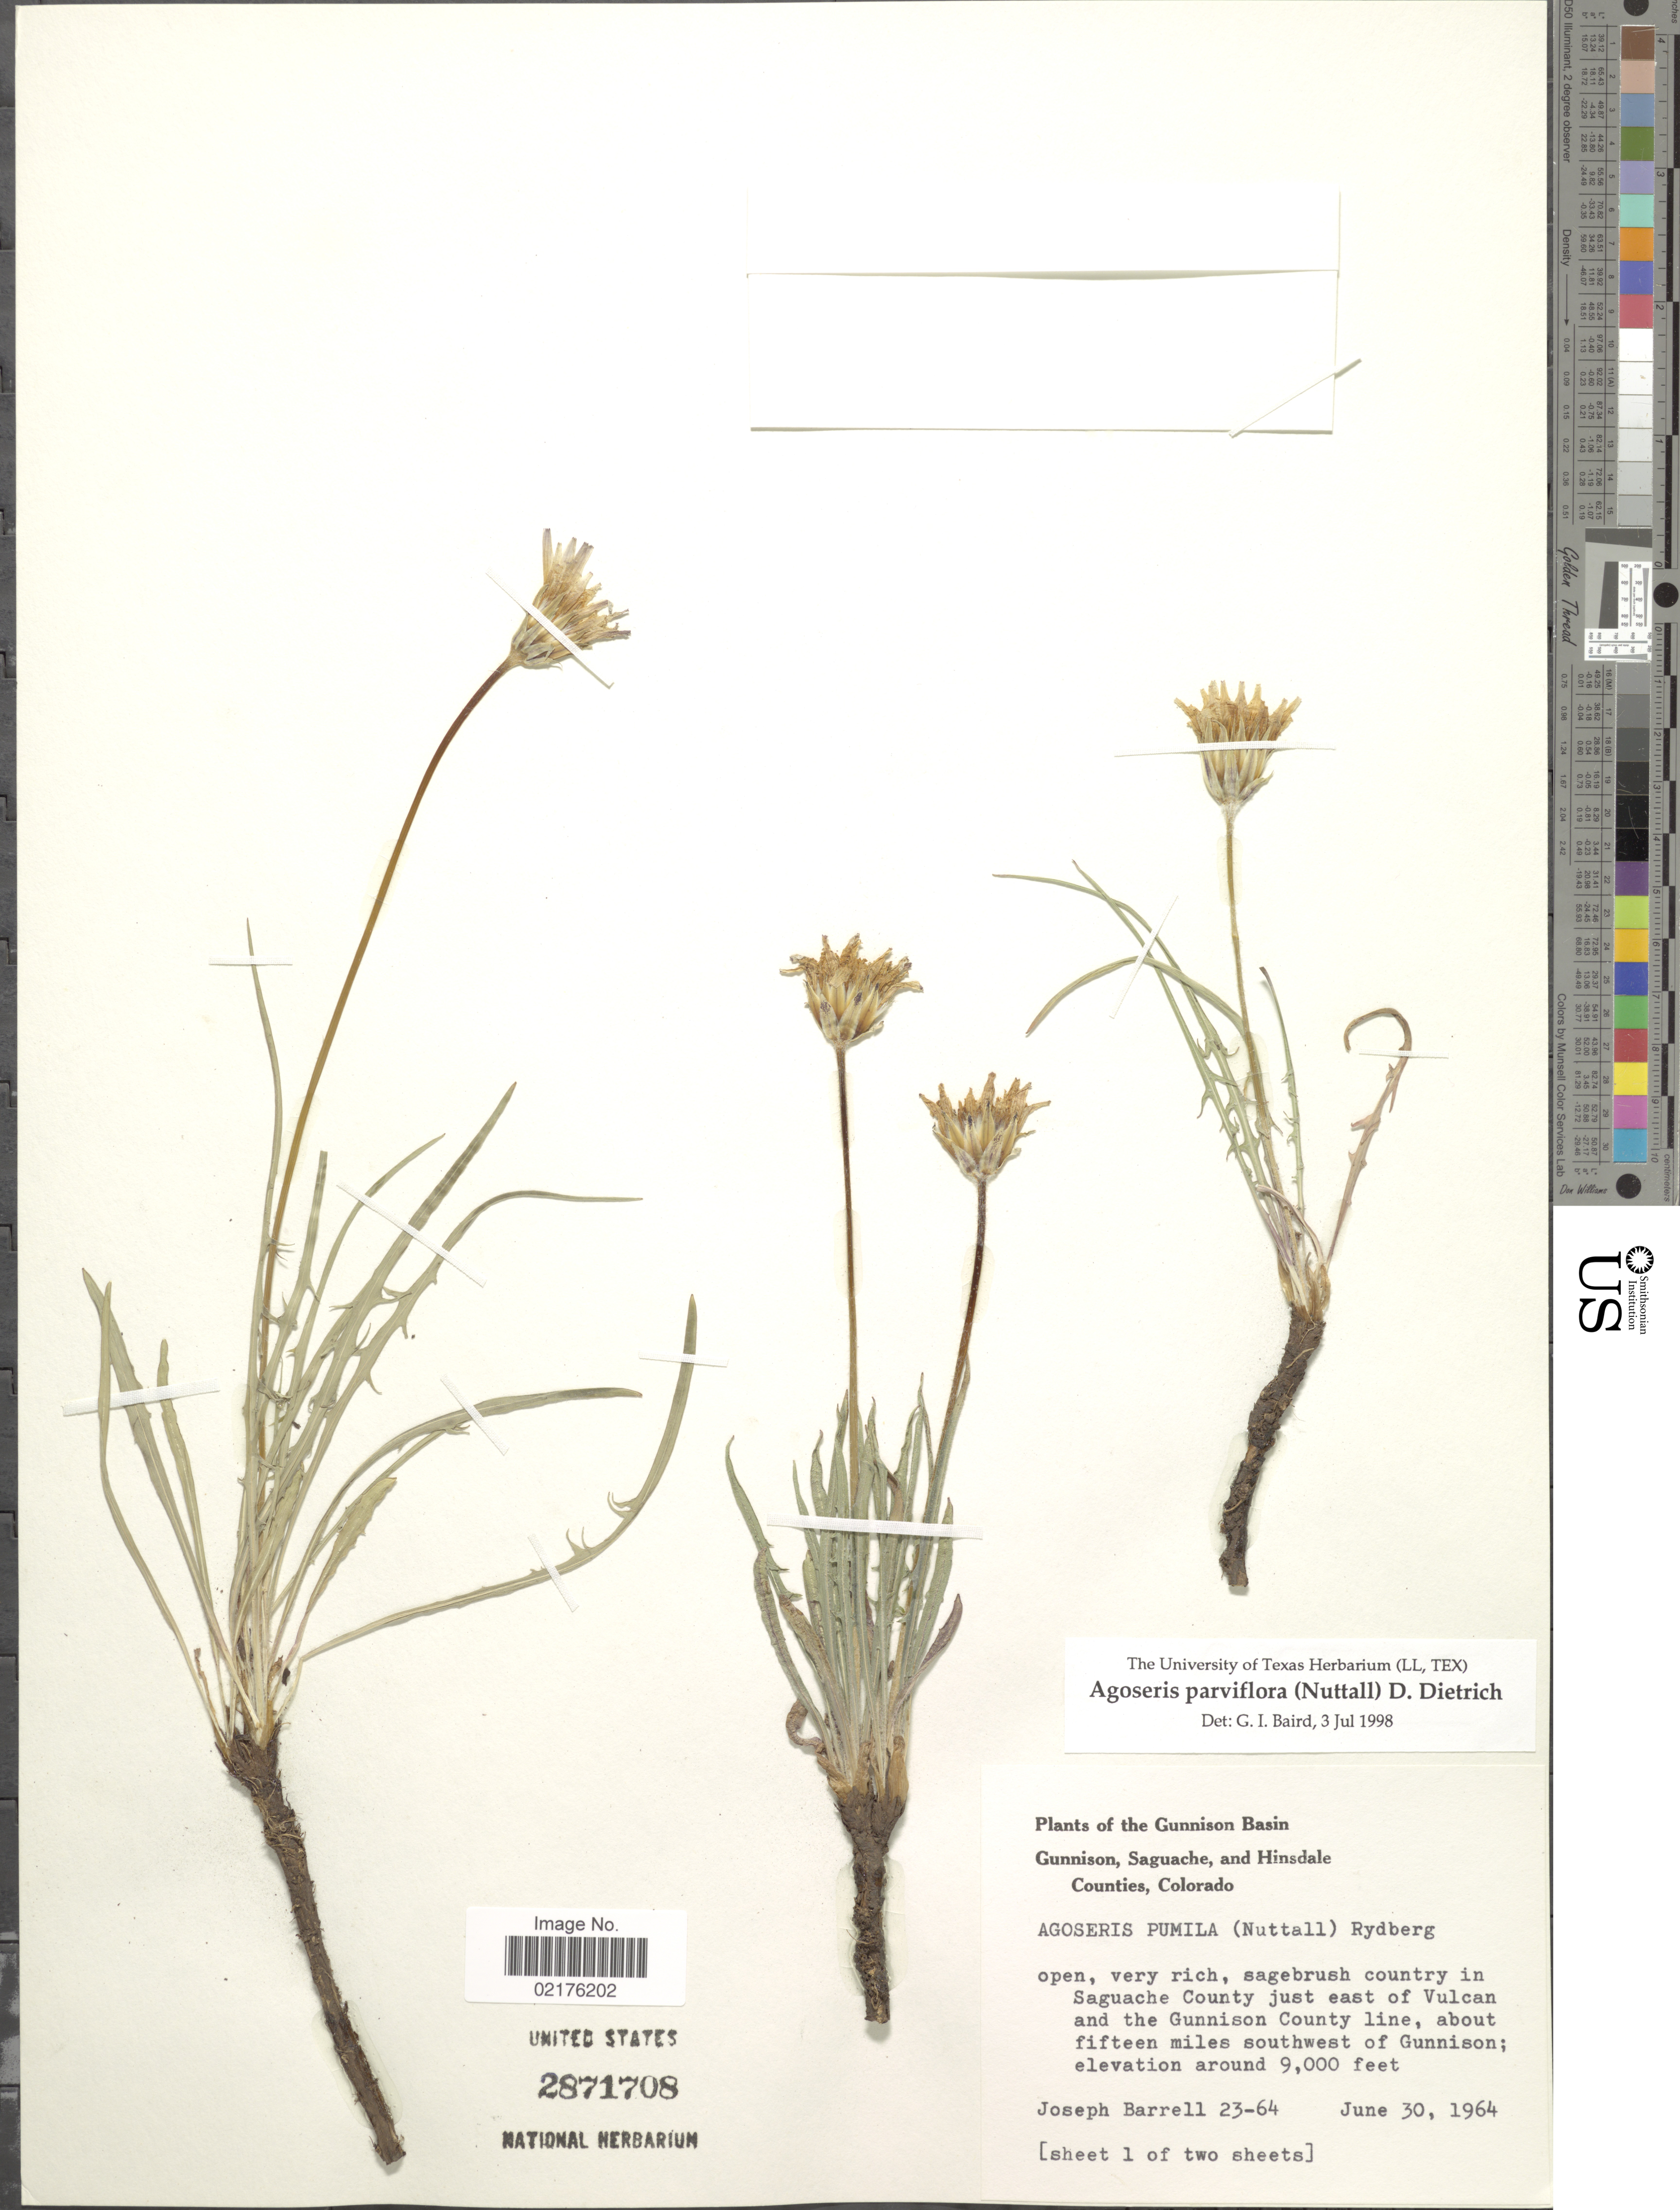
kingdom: Plantae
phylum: Tracheophyta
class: Magnoliopsida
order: Asterales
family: Asteraceae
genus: Agoseris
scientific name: Agoseris parviflora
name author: (Nutt.) D. Dietr.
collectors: J. Barrell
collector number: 23-64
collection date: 1964-06-30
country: United States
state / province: Colorado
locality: The Gunnison Basin, Gunnison, Saguache, and Hinsdale Counties, Colorado, sagebrush country in Saguache County just east of Vulcan and the Gunnison County Line, about fifteen miles southwest of Gunnison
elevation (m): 2743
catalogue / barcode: US 2871708